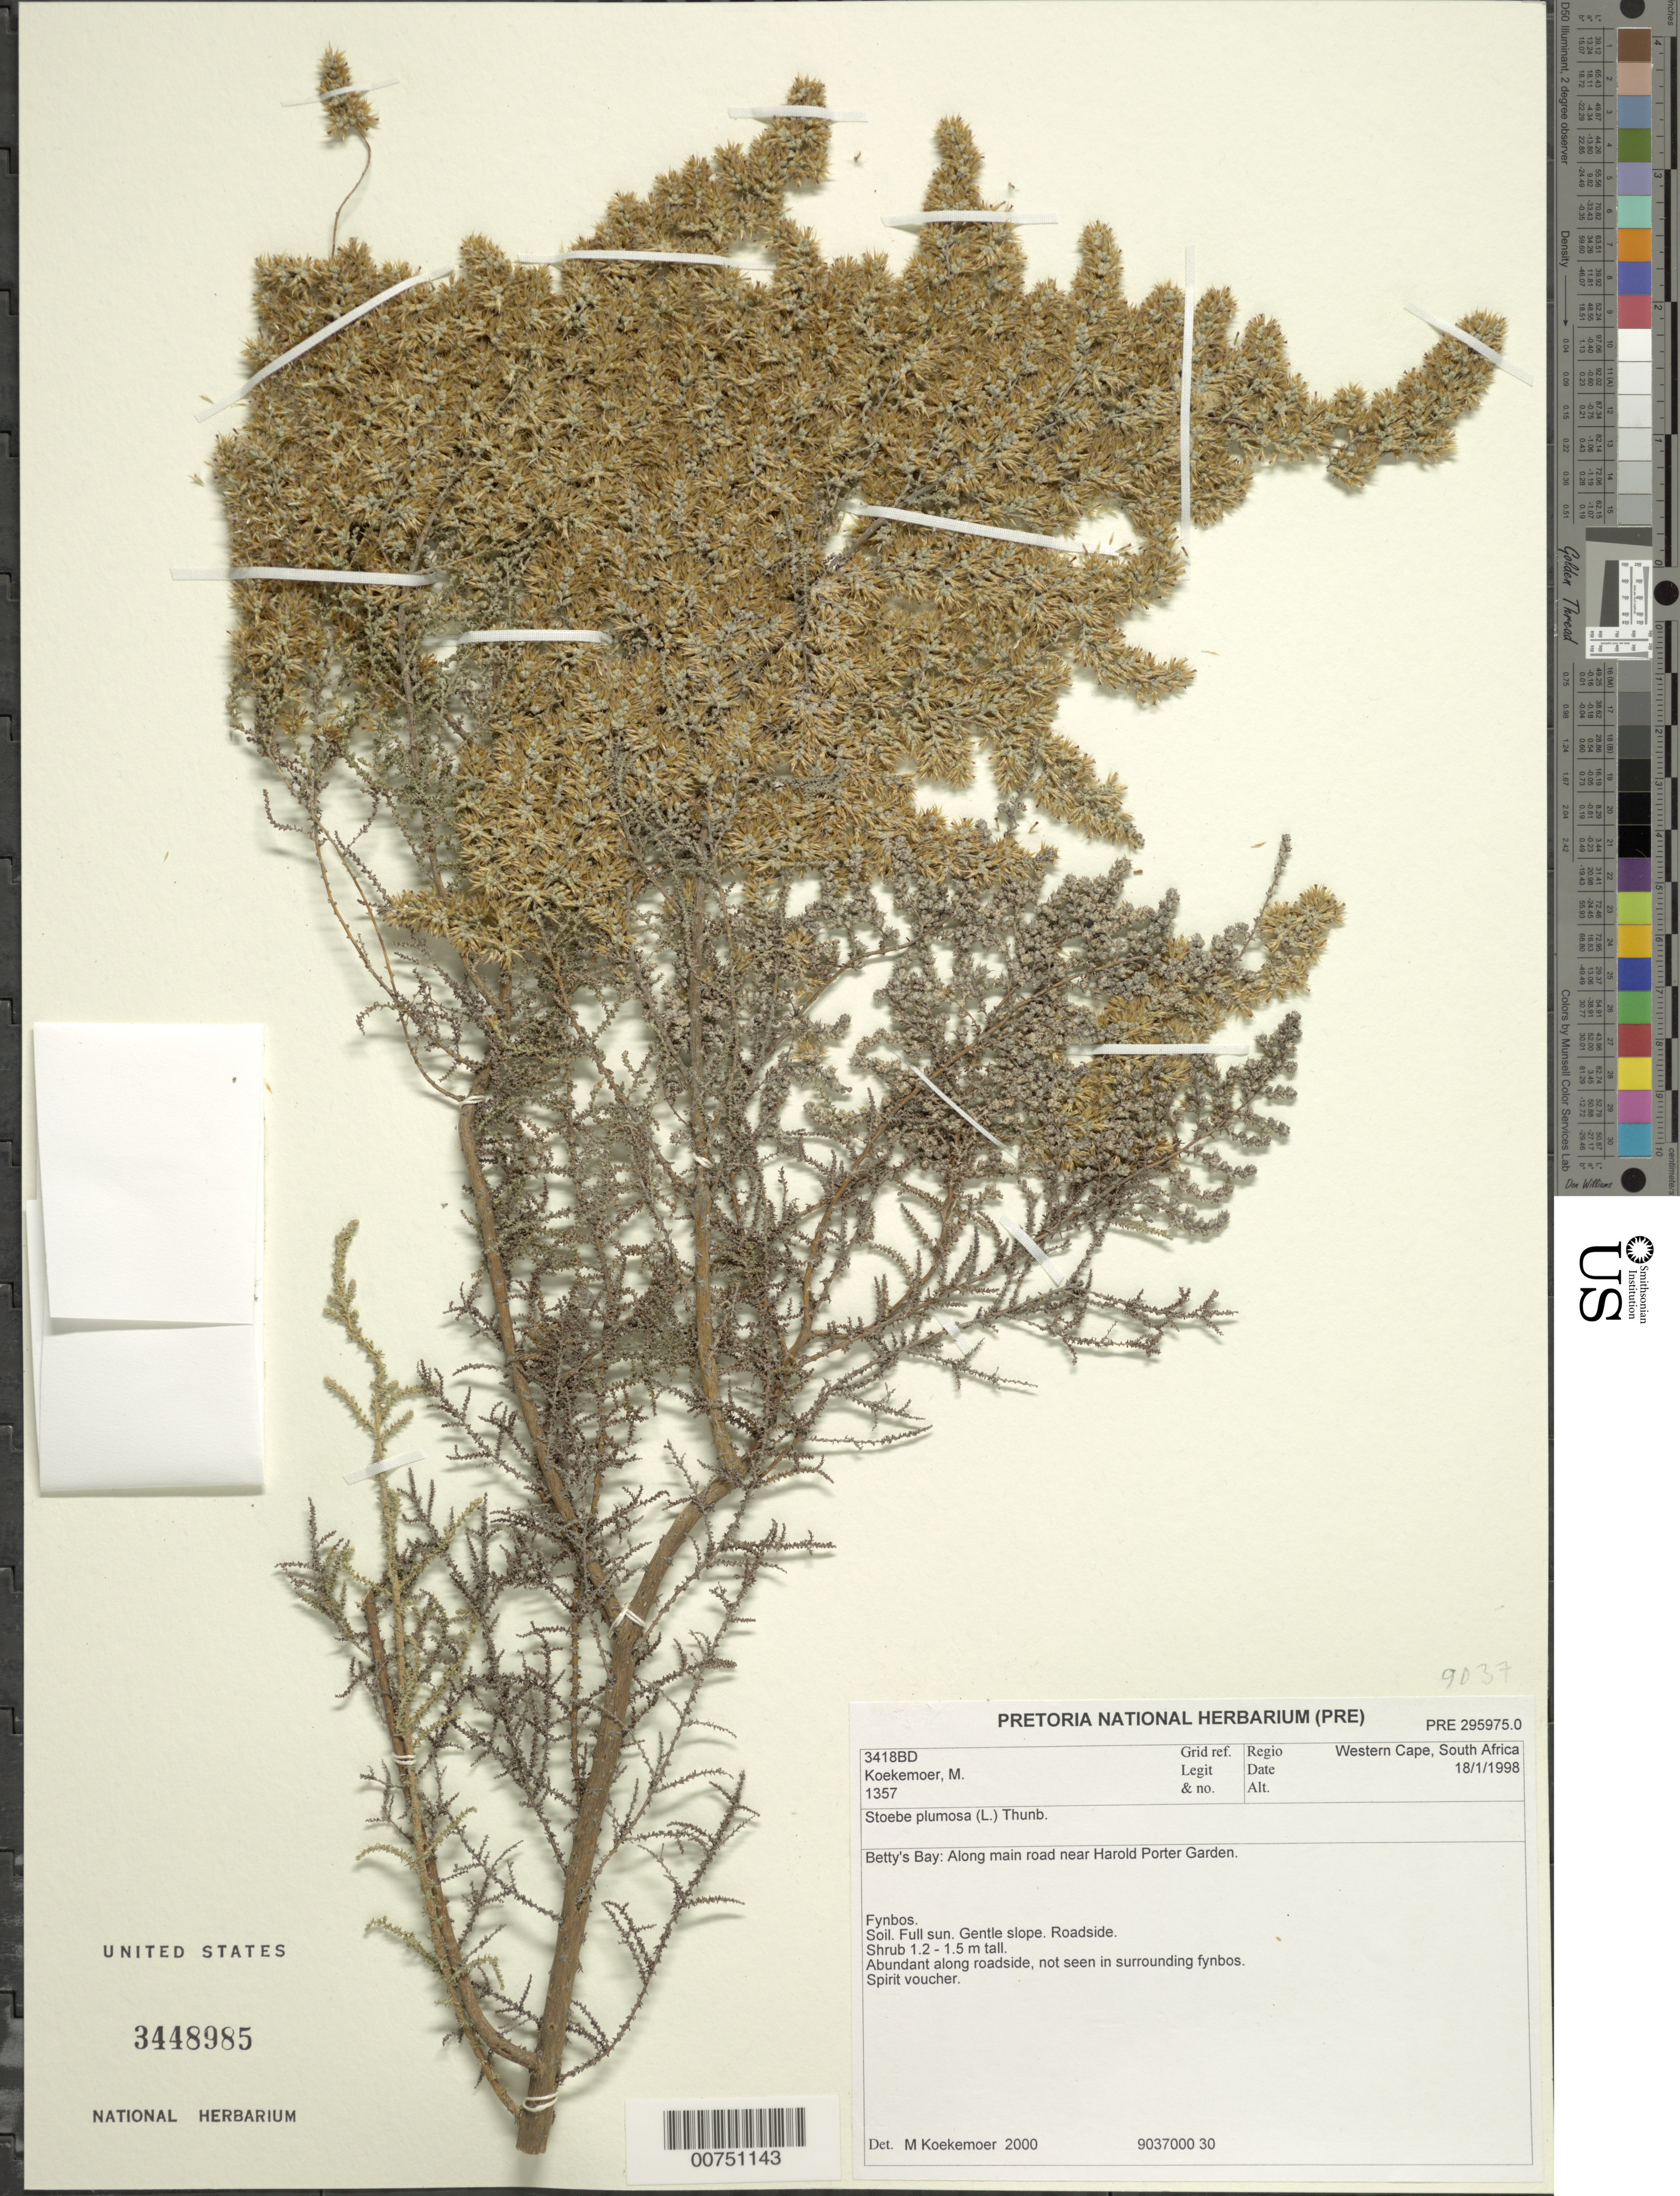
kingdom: Plantae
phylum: Tracheophyta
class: Magnoliopsida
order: Asterales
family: Asteraceae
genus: Stoebe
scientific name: Stoebe plumosa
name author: (L.) Thunb.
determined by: Koekemoer, M.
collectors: M. Koekemoer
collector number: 1357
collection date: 1998-01-18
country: South Africa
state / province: Western Cape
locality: Betty's Bay, along main road near Harold Porter Garden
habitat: Fynbos; full sun, gentle slope, roadside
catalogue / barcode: US 3448985